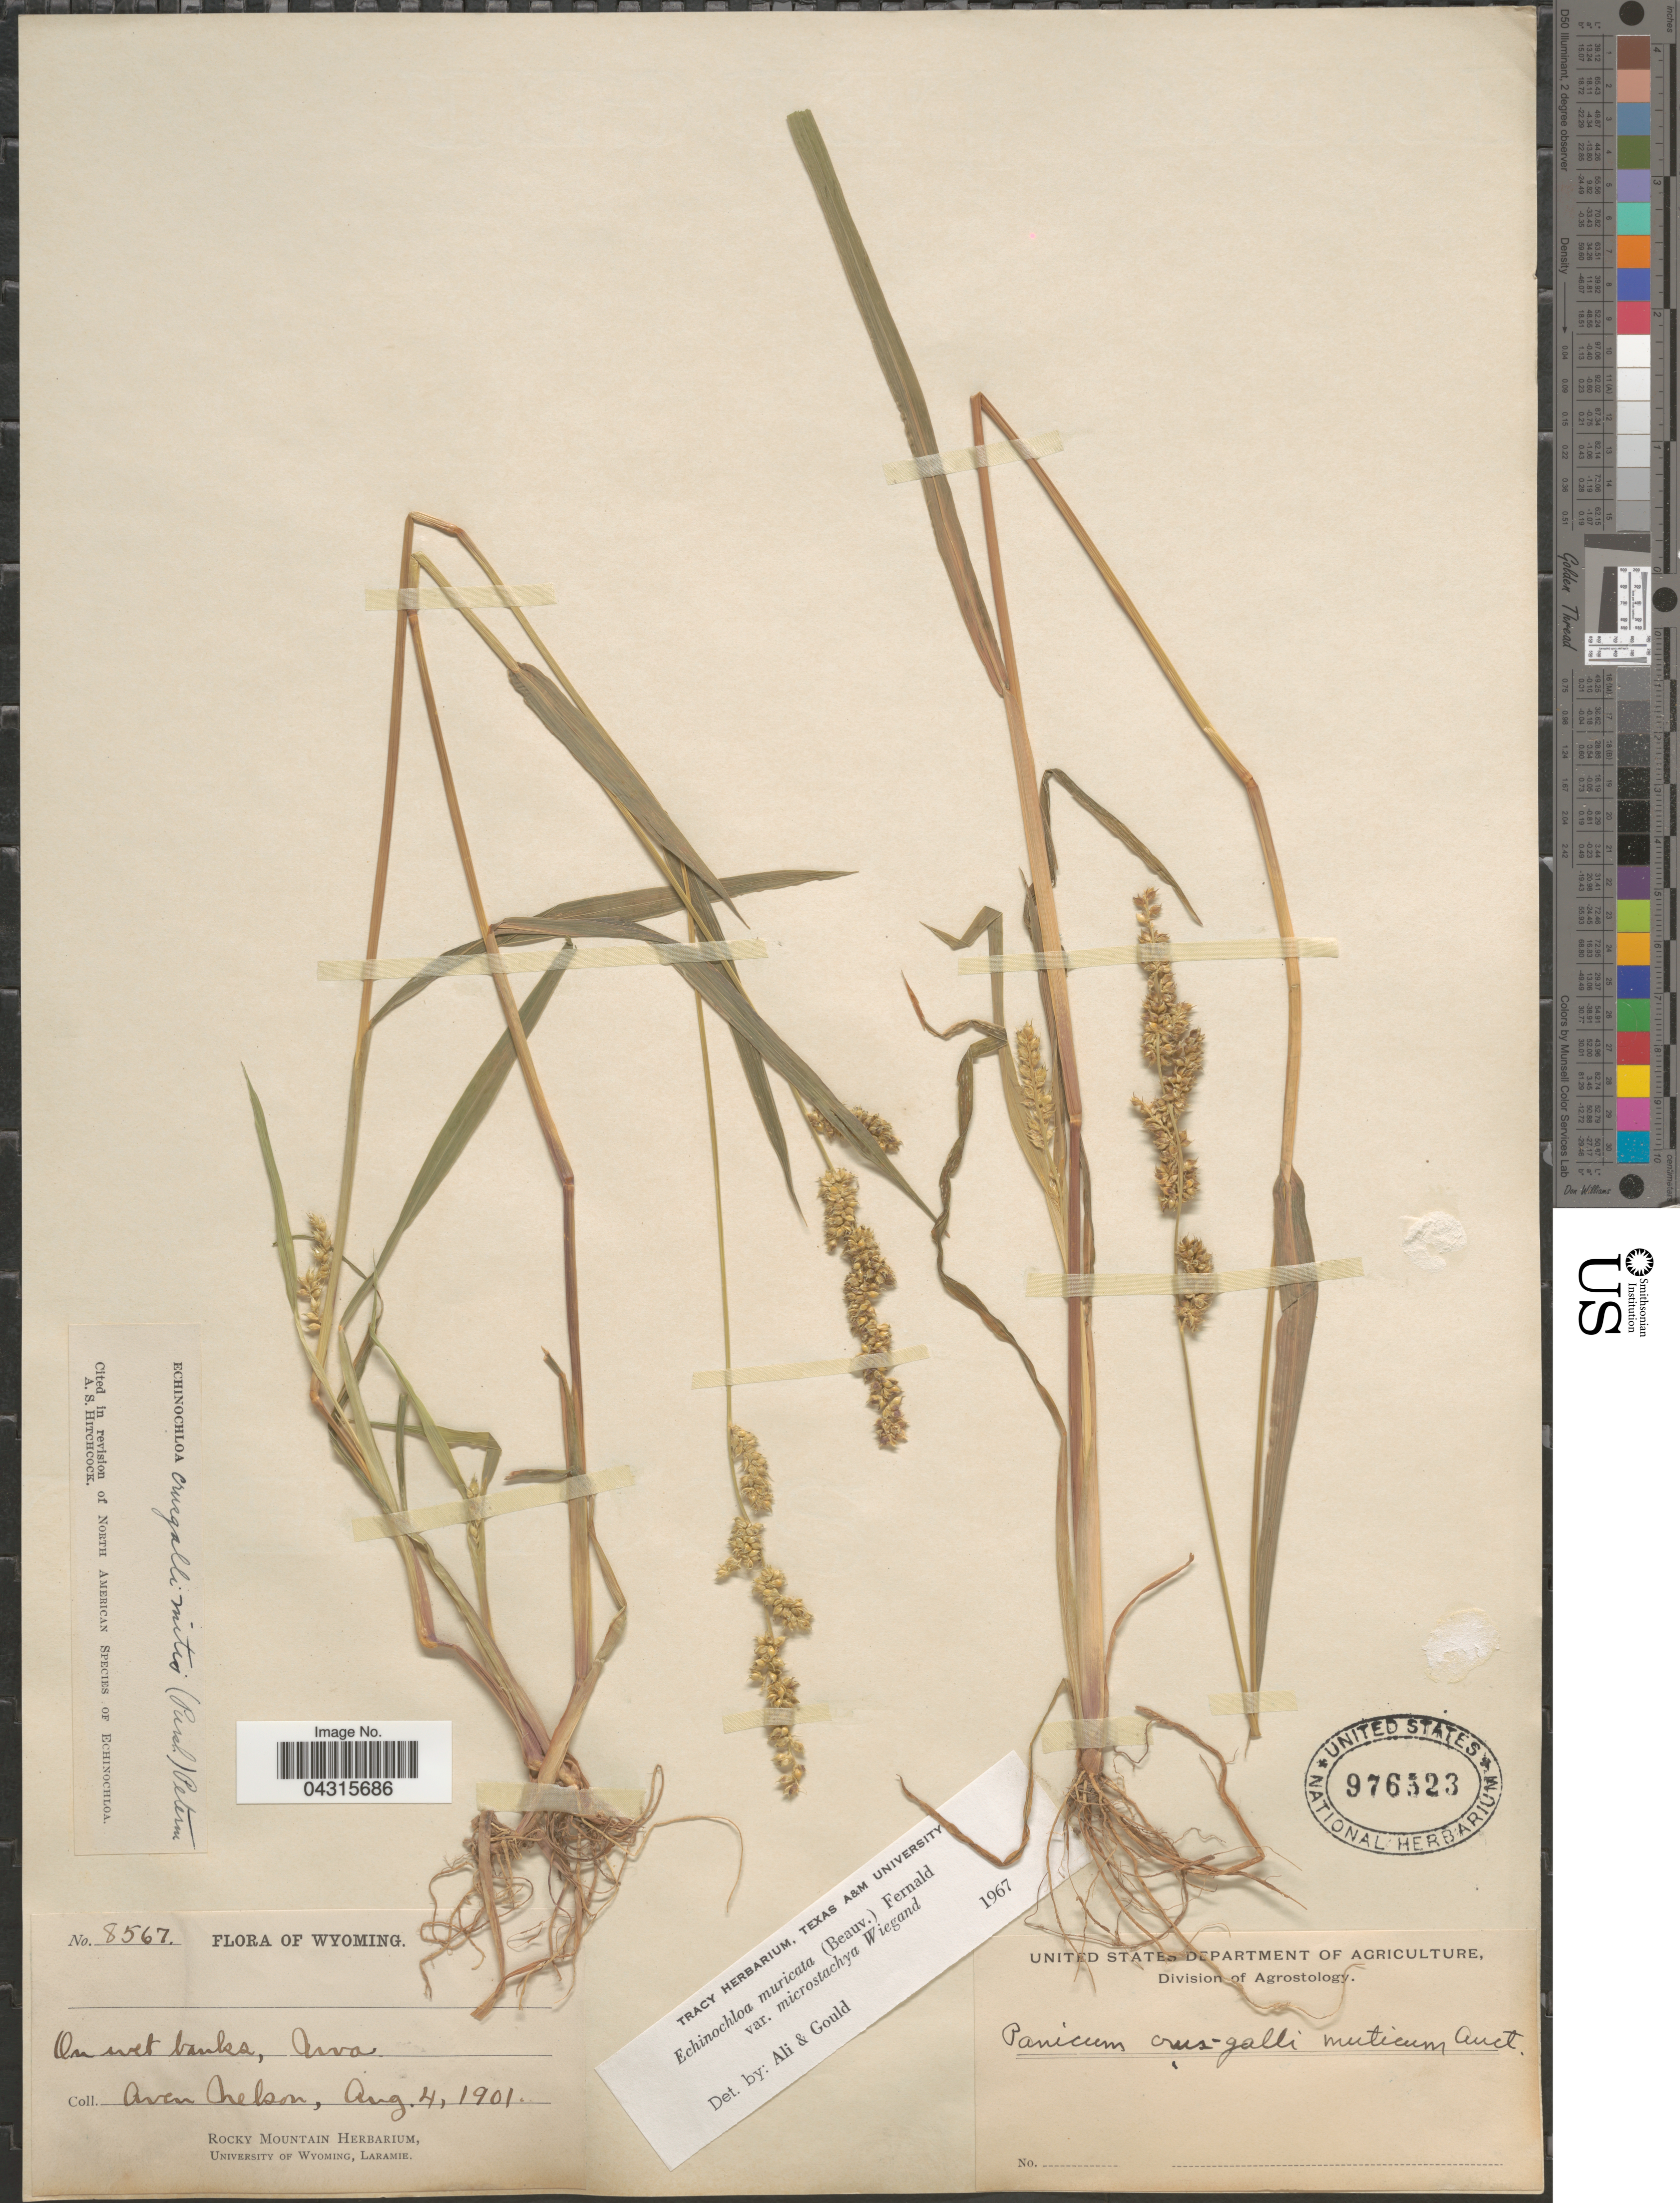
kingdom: Plantae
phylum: Tracheophyta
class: Liliopsida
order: Poales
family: Poaceae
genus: Echinochloa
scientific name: Echinochloa muricata var. microstachya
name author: Wiegand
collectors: A. Nelson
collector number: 8567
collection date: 1901-08-04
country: United States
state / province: Wyoming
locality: On wet banks, Uva.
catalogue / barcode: US 976523